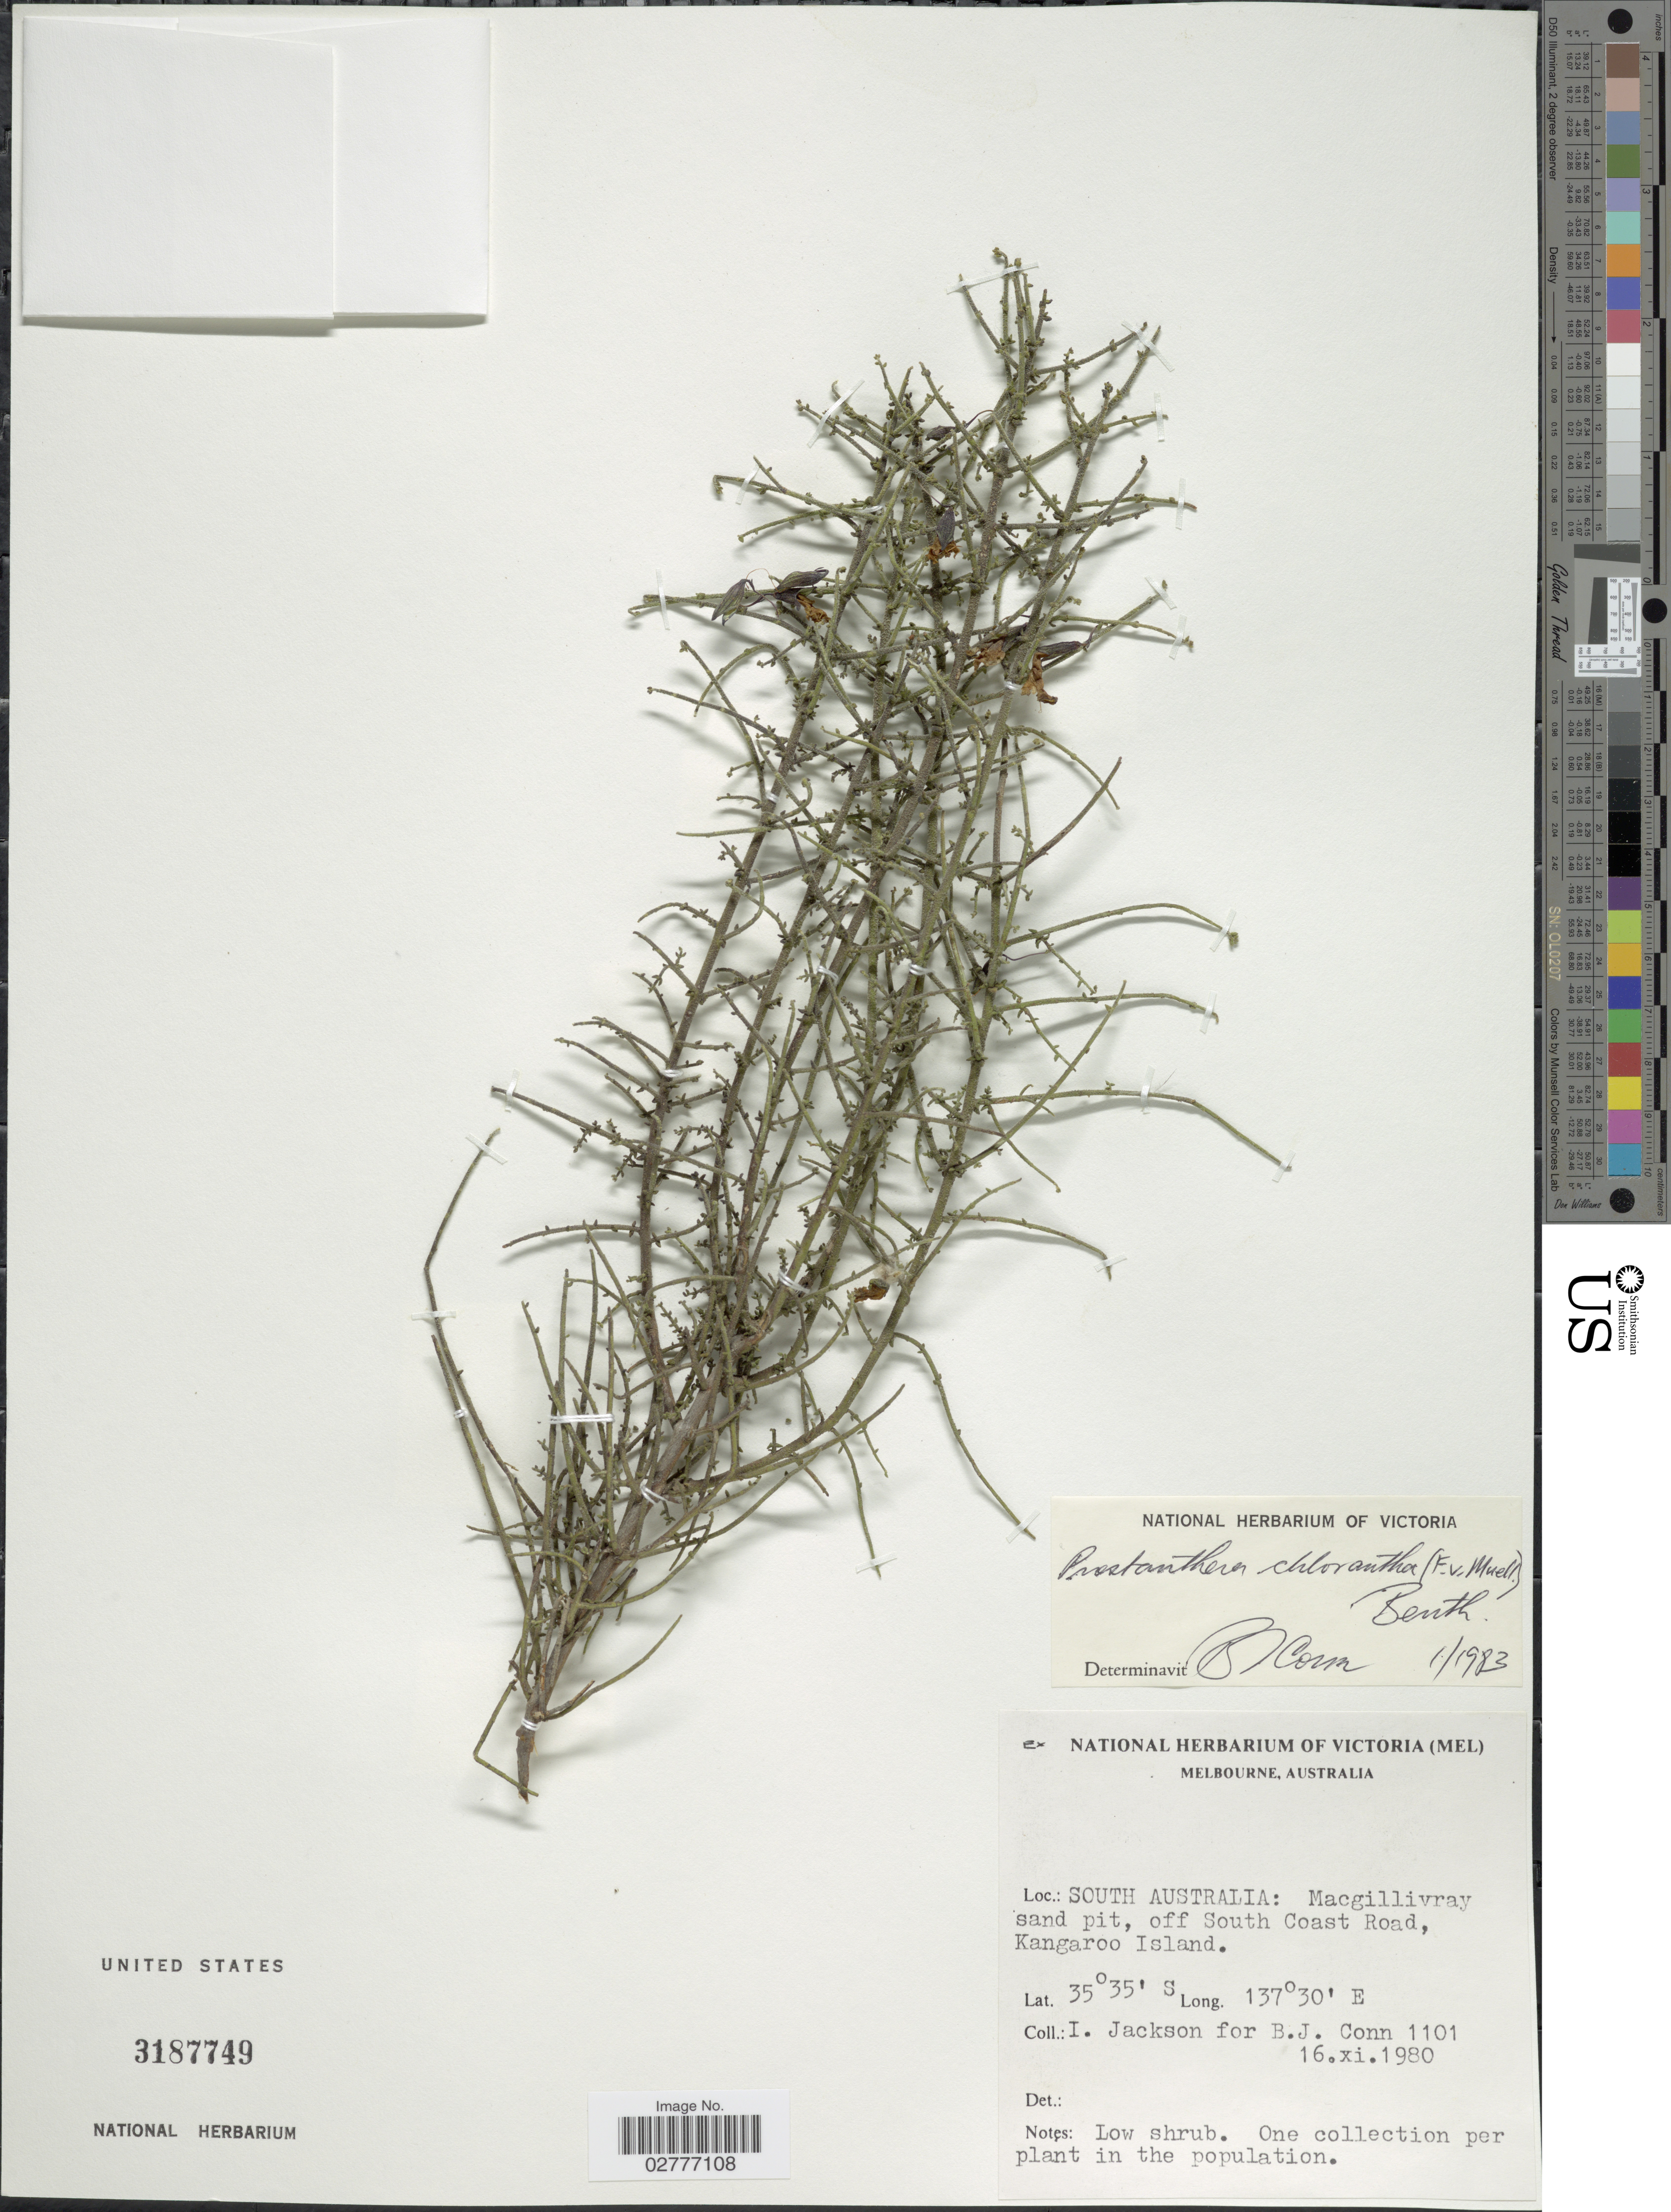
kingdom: Plantae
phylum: Tracheophyta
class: Magnoliopsida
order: Lamiales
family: Lamiaceae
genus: Prostanthera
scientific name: Prostanthera chlorantha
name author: (F. Muell.) Benth.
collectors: I. Jackson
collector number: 1101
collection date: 1980-11-16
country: Australia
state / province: South Australia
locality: Macgillivray sand pit, off South Coast Road, Kangaroo Island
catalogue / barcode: US 3187749